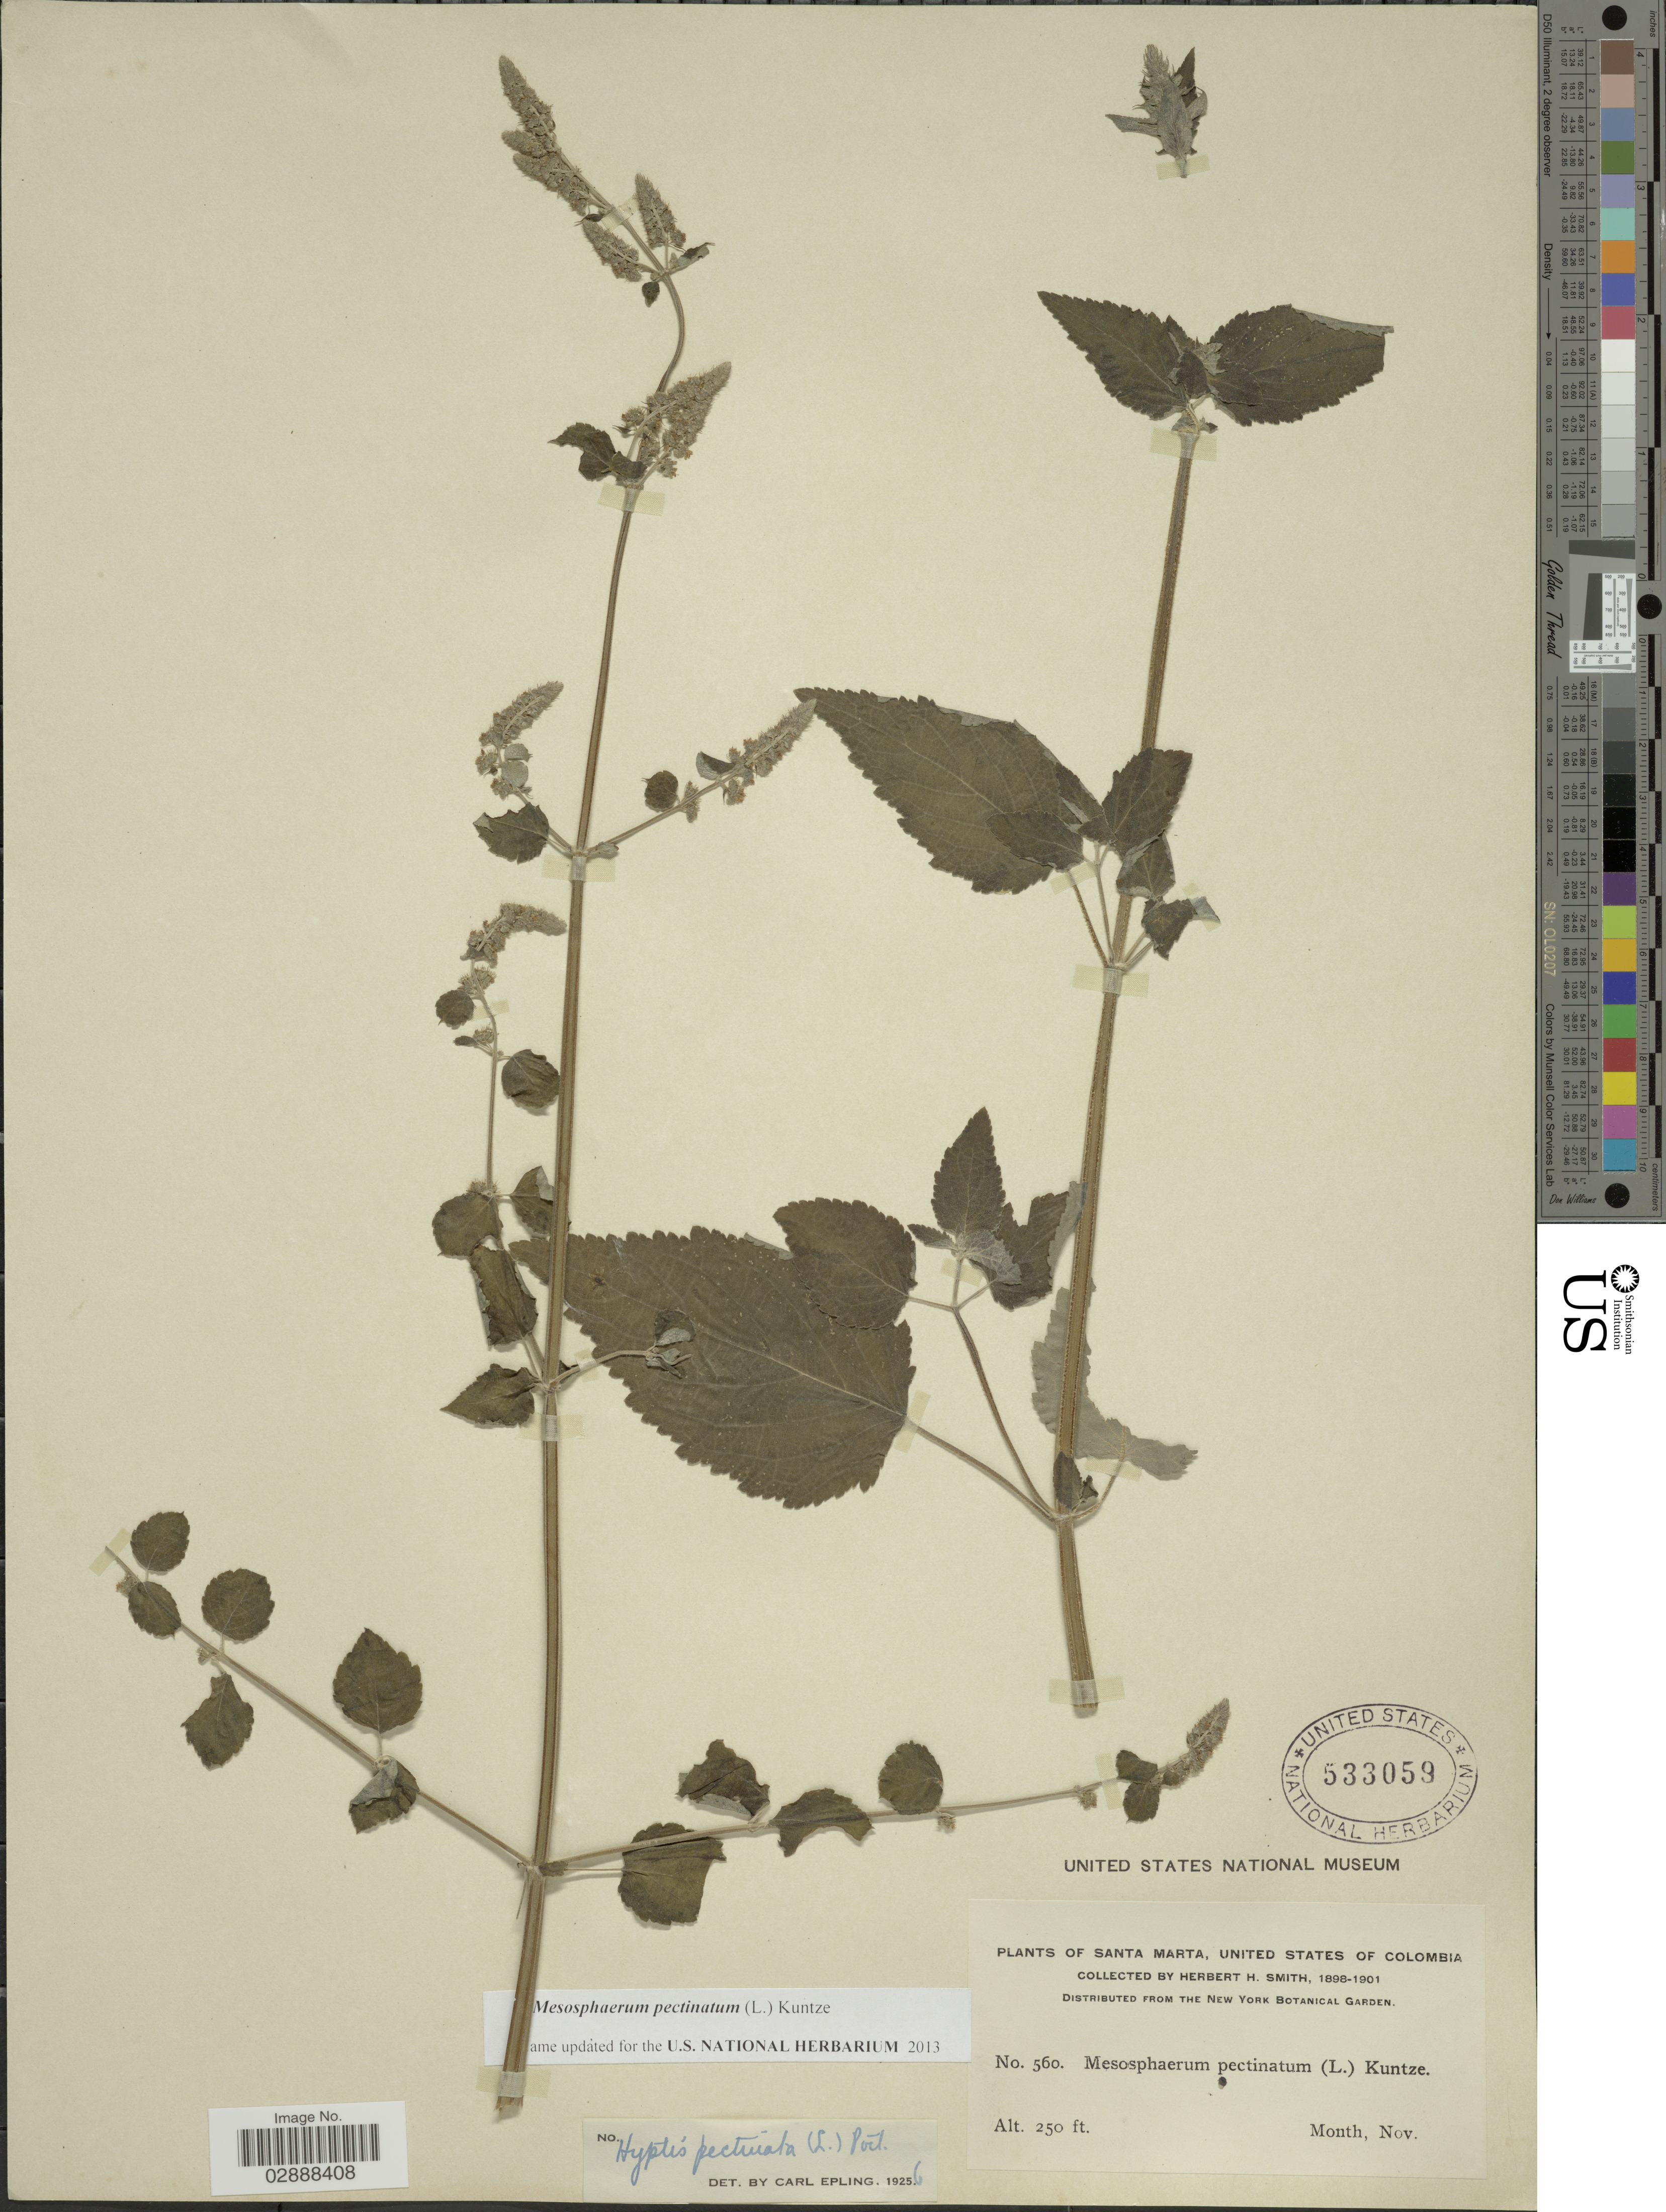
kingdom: Plantae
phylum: Tracheophyta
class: Magnoliopsida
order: Lamiales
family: Lamiaceae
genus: Mesosphaerum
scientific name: Mesosphaerum pectinatum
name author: (L.) Kuntze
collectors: Herbert H. Smith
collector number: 560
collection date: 1898-11/1901-11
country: Colombia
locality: Santa Marta, United States of Colombia.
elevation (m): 76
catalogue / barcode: US 533059